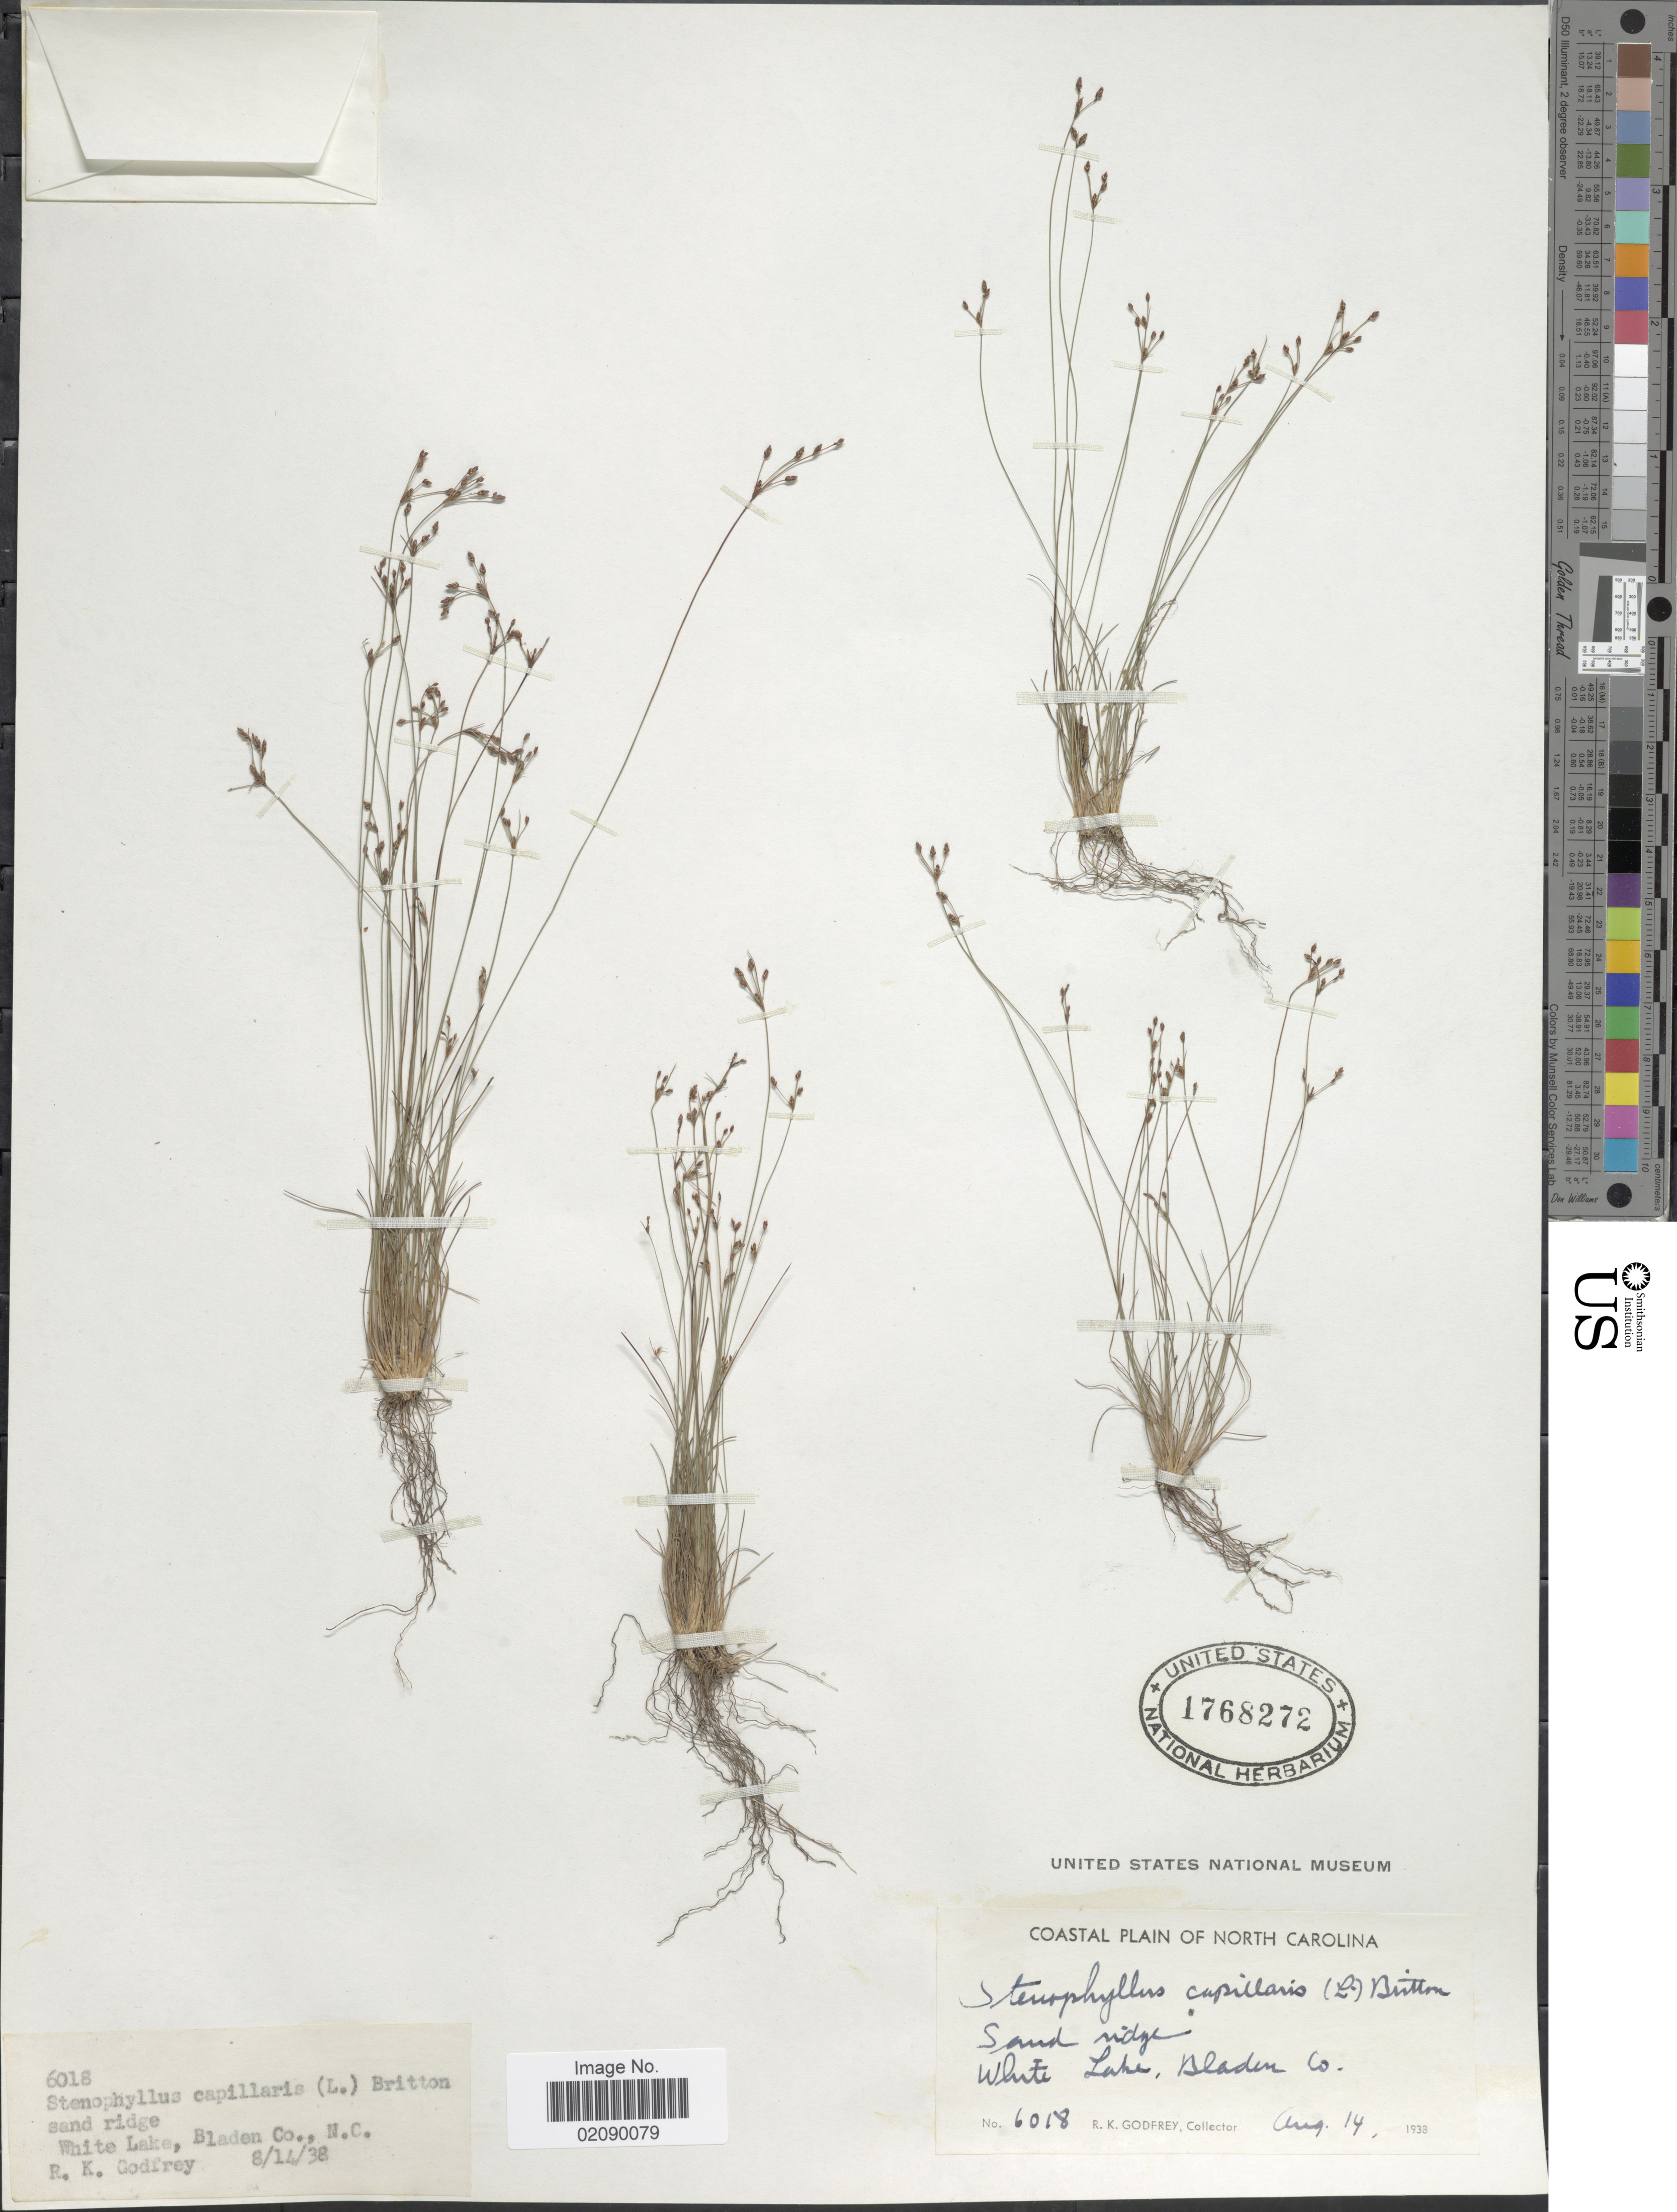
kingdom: Plantae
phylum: Tracheophyta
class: Liliopsida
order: Poales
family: Cyperaceae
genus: Bulbostylis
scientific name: Bulbostylis capillaris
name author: (L.) Kunth ex C.B. Clarke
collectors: R. K. Godfrey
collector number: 6018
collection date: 1938-08-14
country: United States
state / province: North Carolina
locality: Coastal Plain of North Carolina, sand ridge, White Lake, Bladen Co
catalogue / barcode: US 1768272